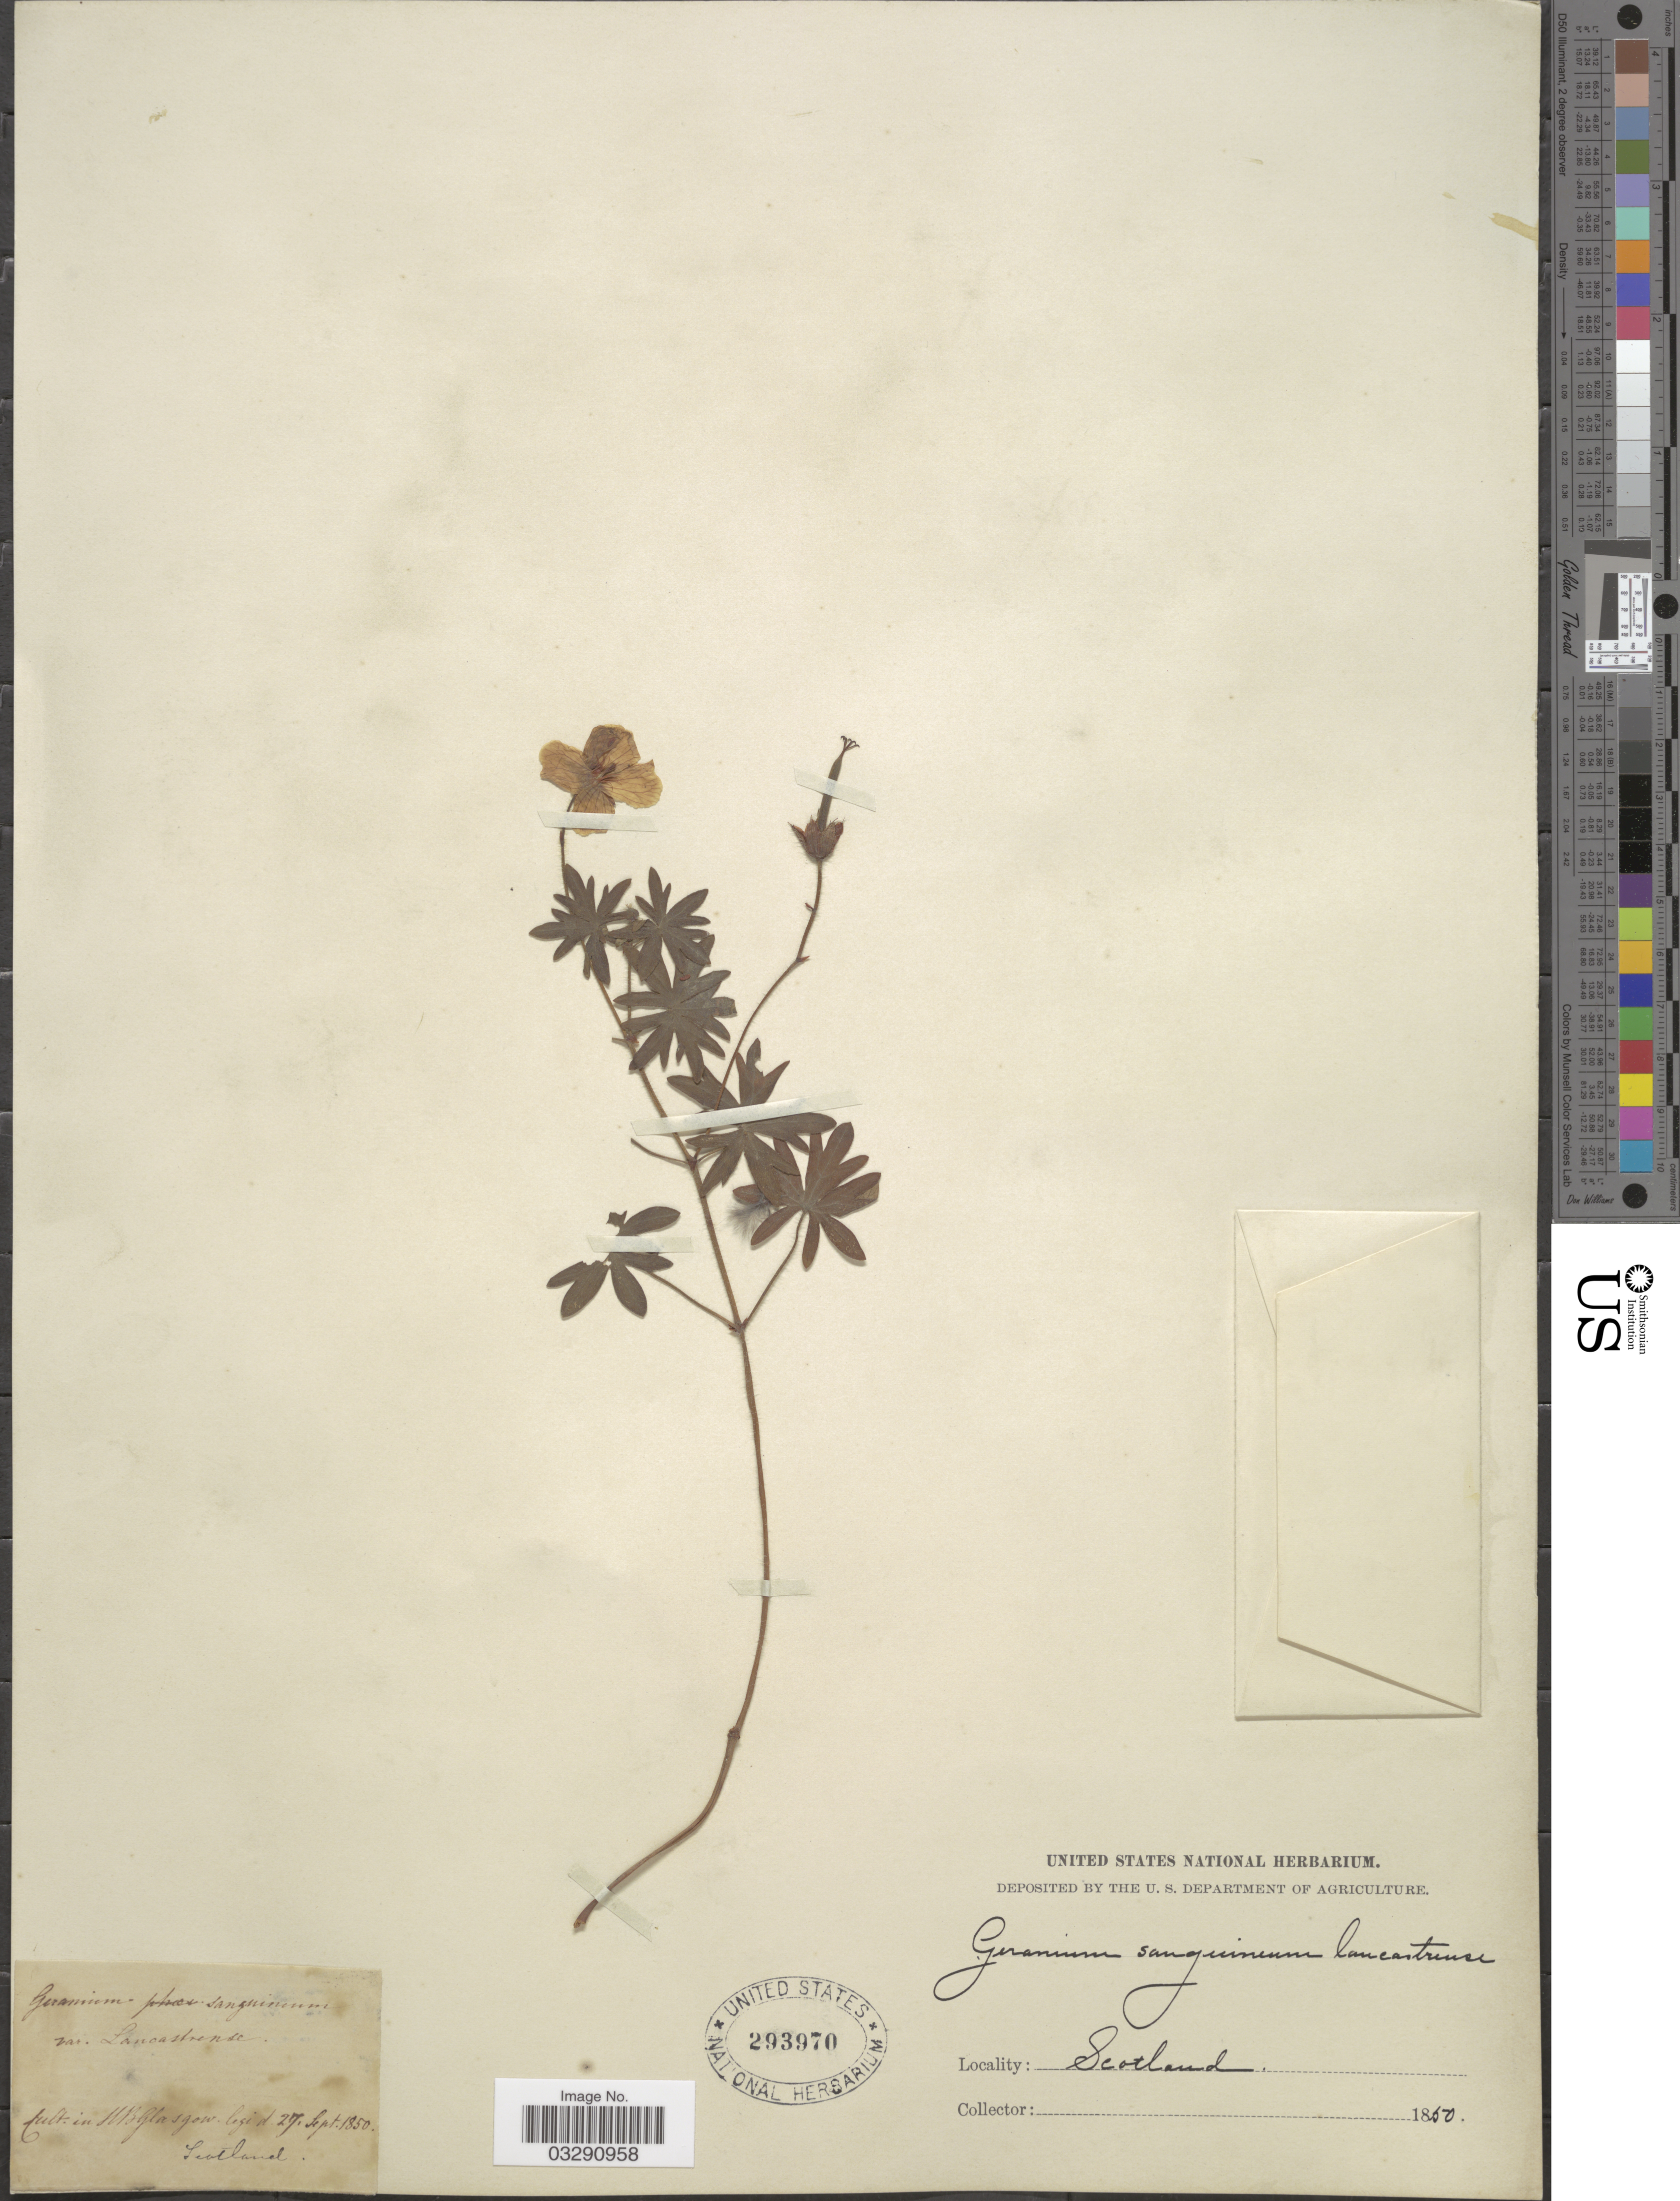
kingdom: Plantae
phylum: Tracheophyta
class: Magnoliopsida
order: Geraniales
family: Geraniaceae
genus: Geranium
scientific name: Geranium sanguineum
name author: L.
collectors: ex herb. United States National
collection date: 1850-09-27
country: United Kingdom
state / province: Scotland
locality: HB Glasgow.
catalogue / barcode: US 293970